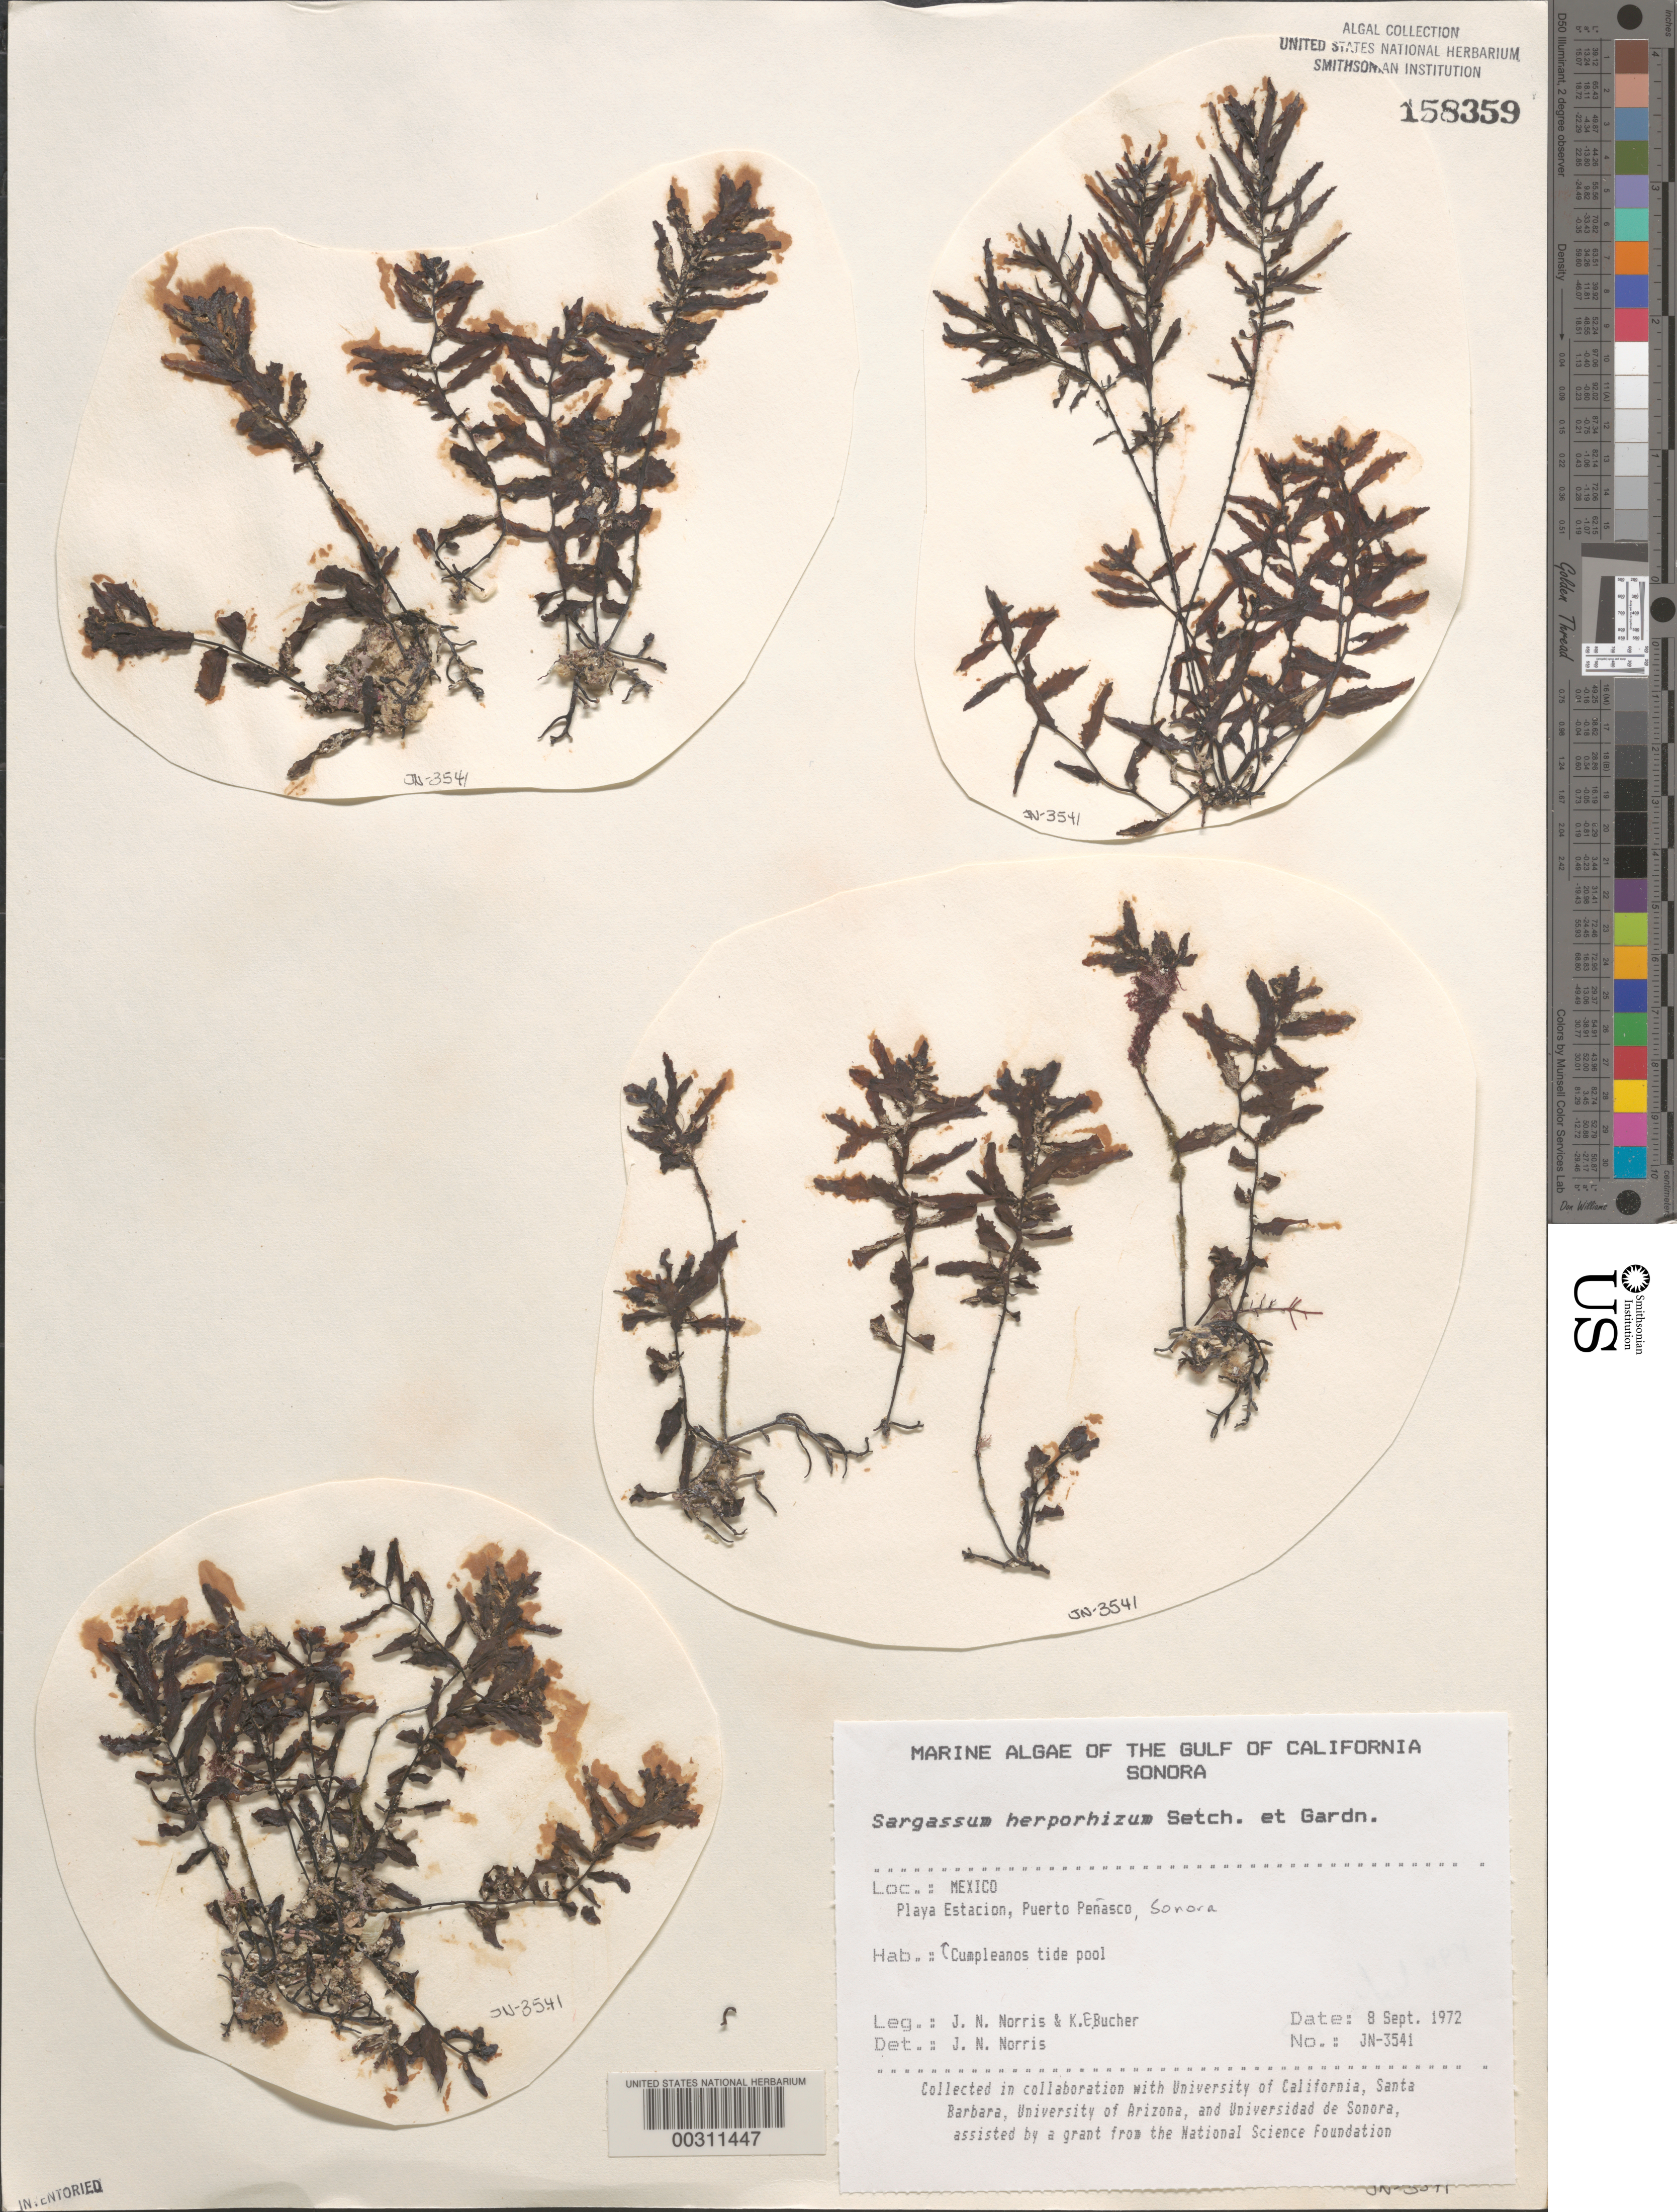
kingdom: Chromista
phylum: Ochrophyta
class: Phaeophyceae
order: Fucales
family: Sargassaceae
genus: Sargassum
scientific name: Sargassum herporhizum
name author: Setch. & N.L. Gardner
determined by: Norris, James N.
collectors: J. N. Norris & K. E. Bucher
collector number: JN-3541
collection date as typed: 08 Sep 1972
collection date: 1972-09-08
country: Mexico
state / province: Sonora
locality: Playa Estacion, Puerto Penasco, Cumpleanos tide pool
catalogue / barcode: US 158359